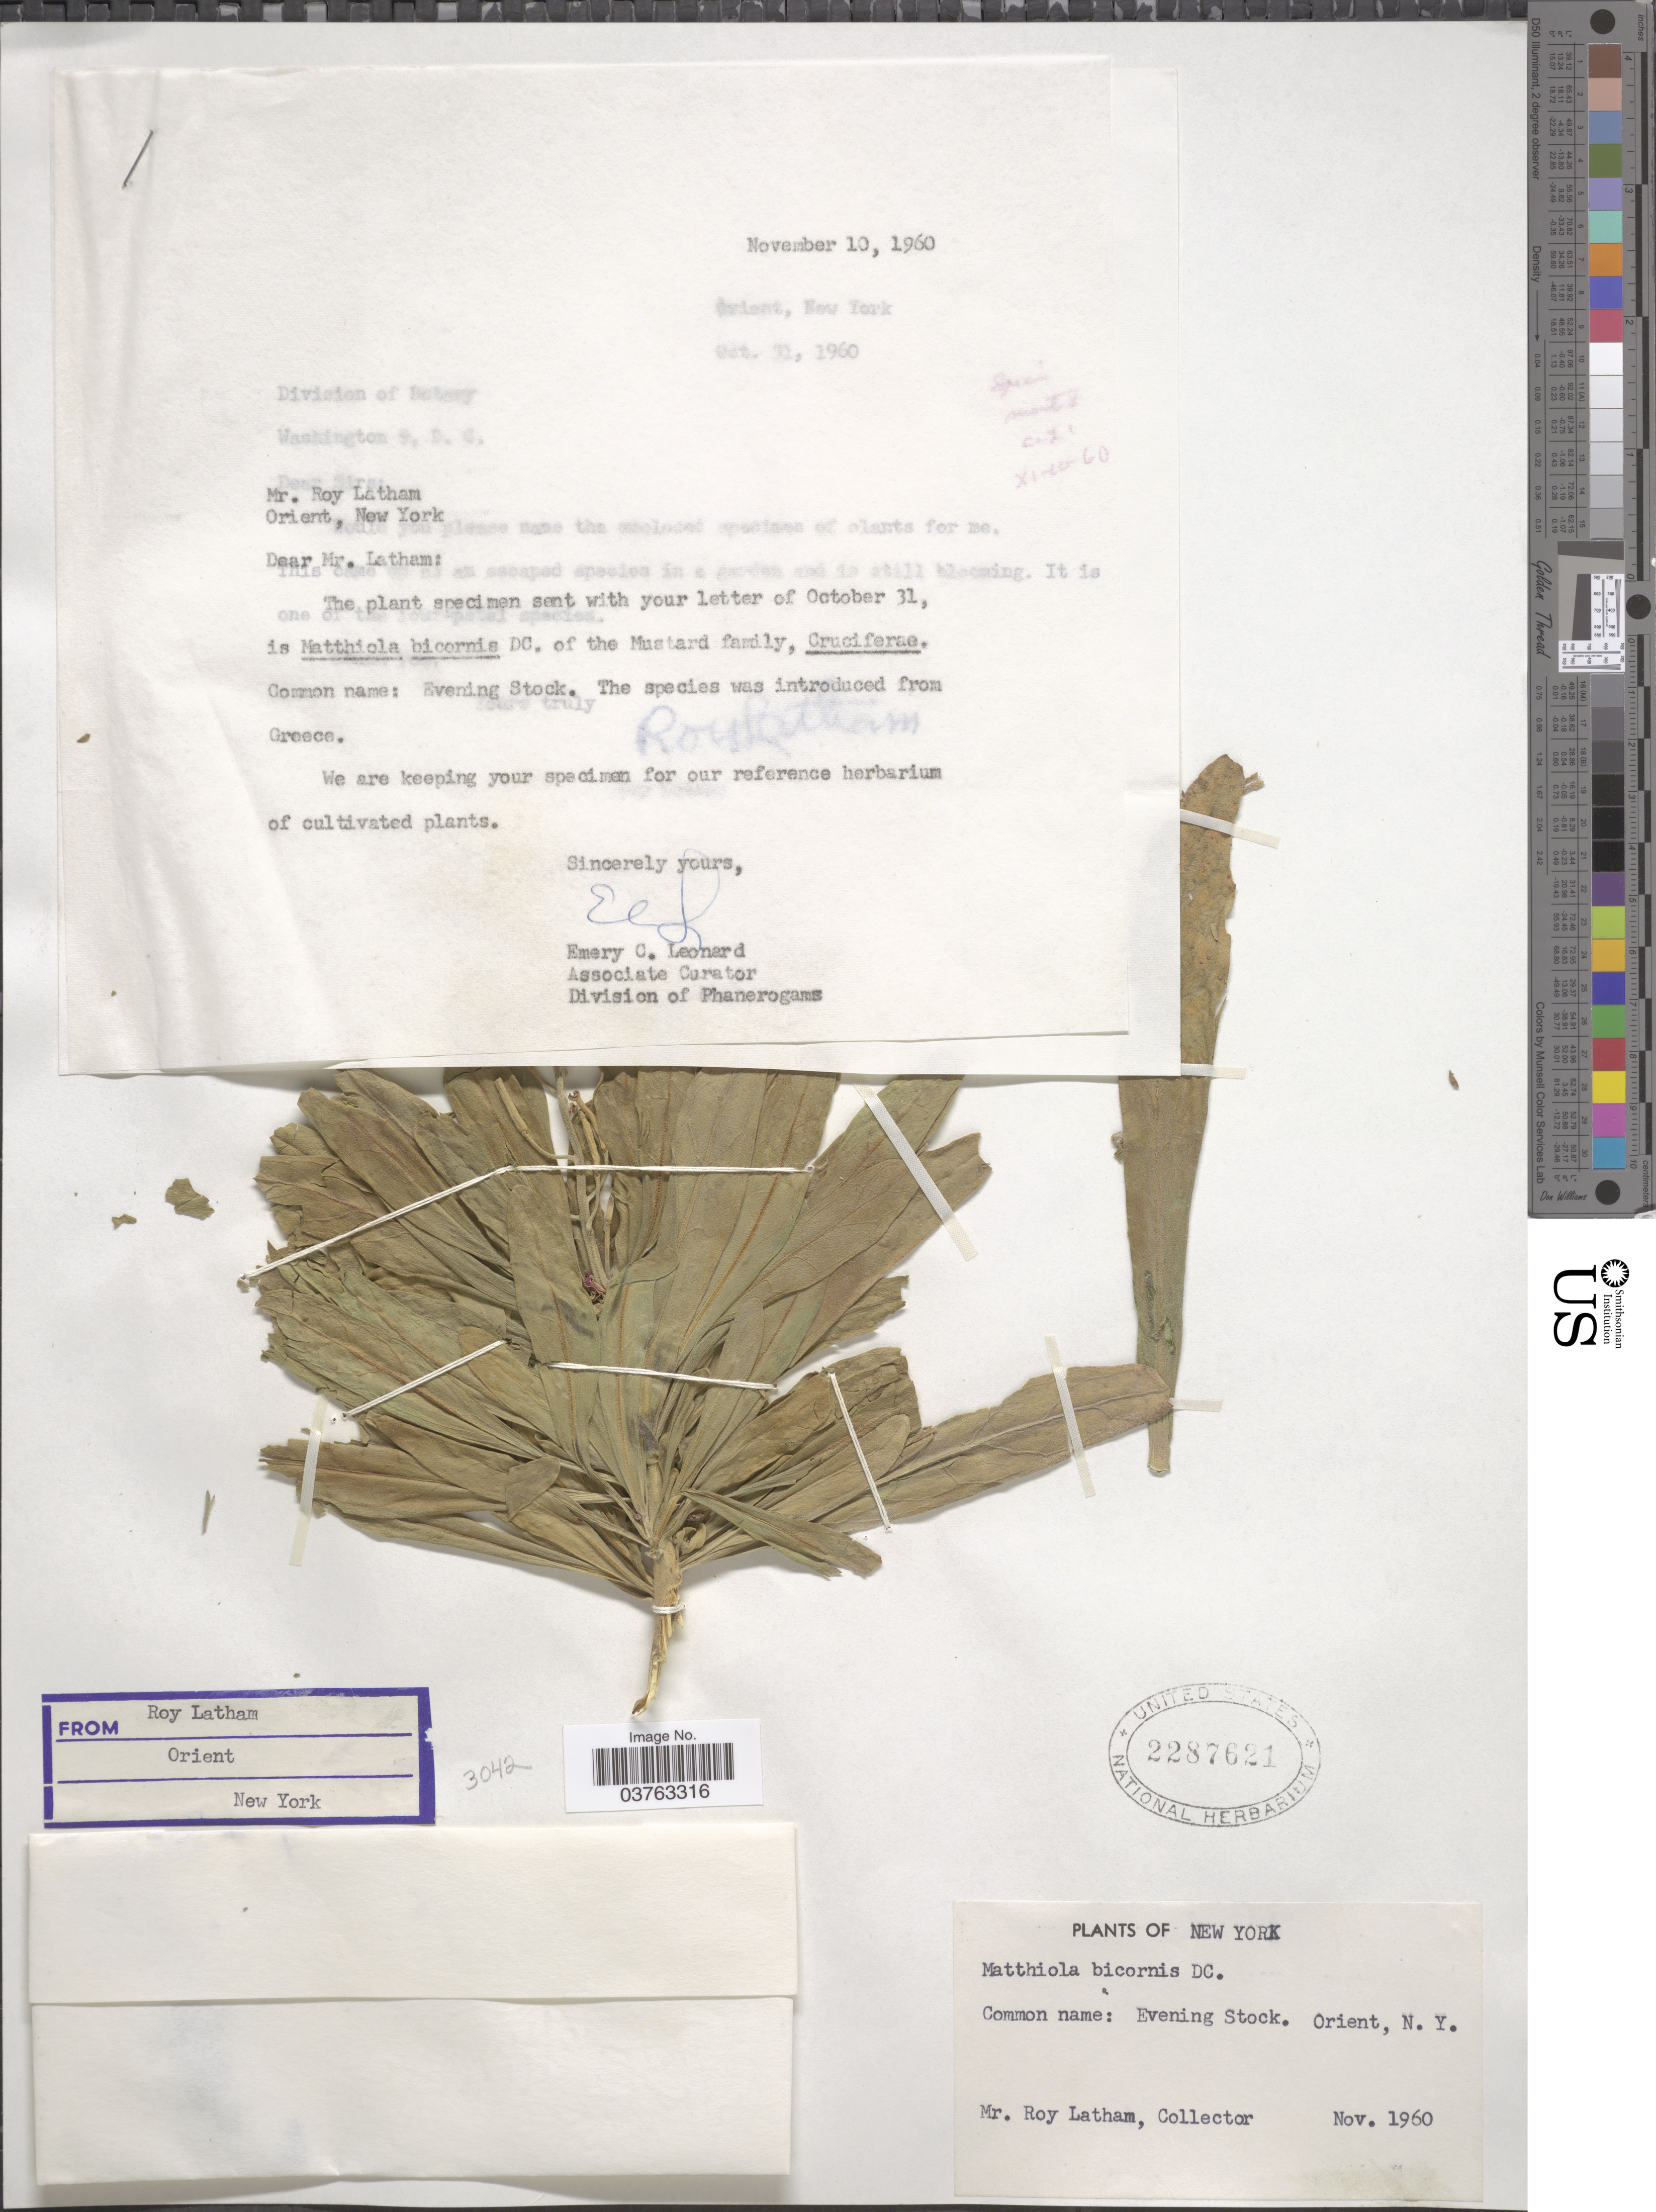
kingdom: Plantae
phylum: Tracheophyta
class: Magnoliopsida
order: Brassicales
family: Brassicaceae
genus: Matthiola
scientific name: Matthiola bicornis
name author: (Sm.) DC.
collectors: R. Latham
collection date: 1960-11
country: United States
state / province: New York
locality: Orient.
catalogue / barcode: US 2287621